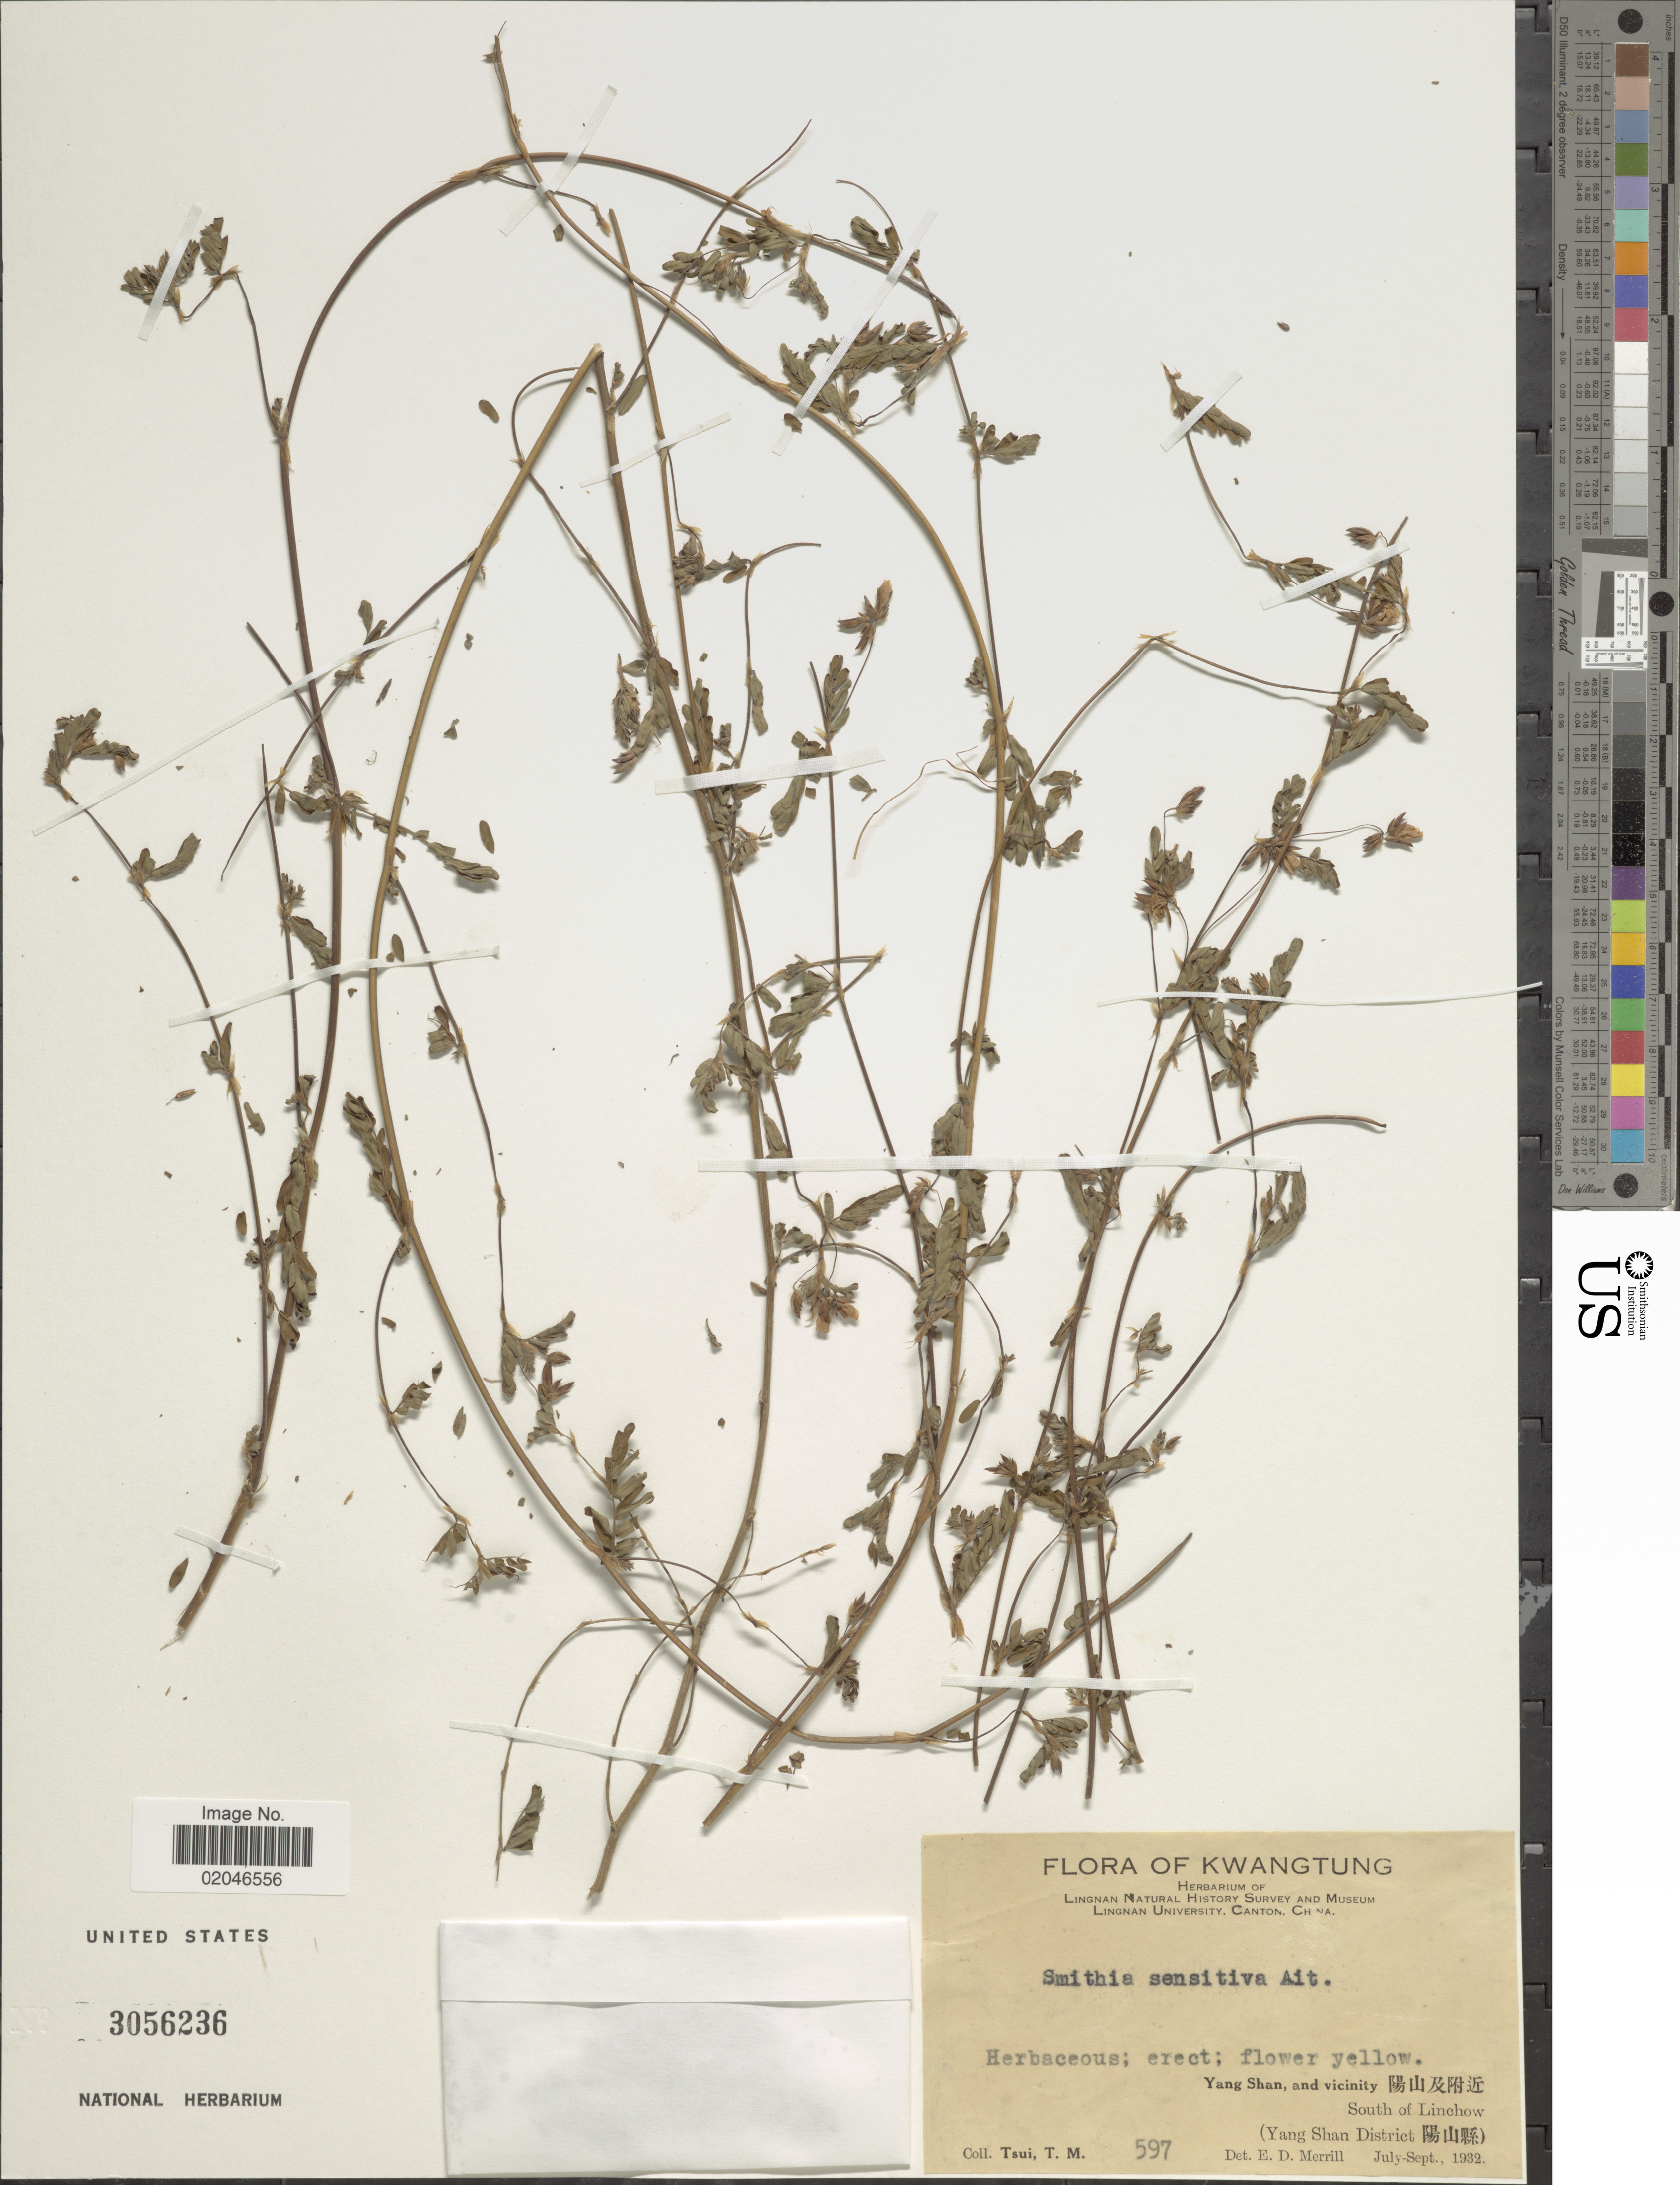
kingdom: Plantae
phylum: Tracheophyta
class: Magnoliopsida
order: Fabales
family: Fabaceae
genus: Smithia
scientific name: Smithia sensitiva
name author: Aiton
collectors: T. Tsui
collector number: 597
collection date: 1932-07/1932-09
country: China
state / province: Guangdong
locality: Kwangtung, Yang Shan, and vicinity X, South of Linchow (Yang Shan District X)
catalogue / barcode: US 3056236